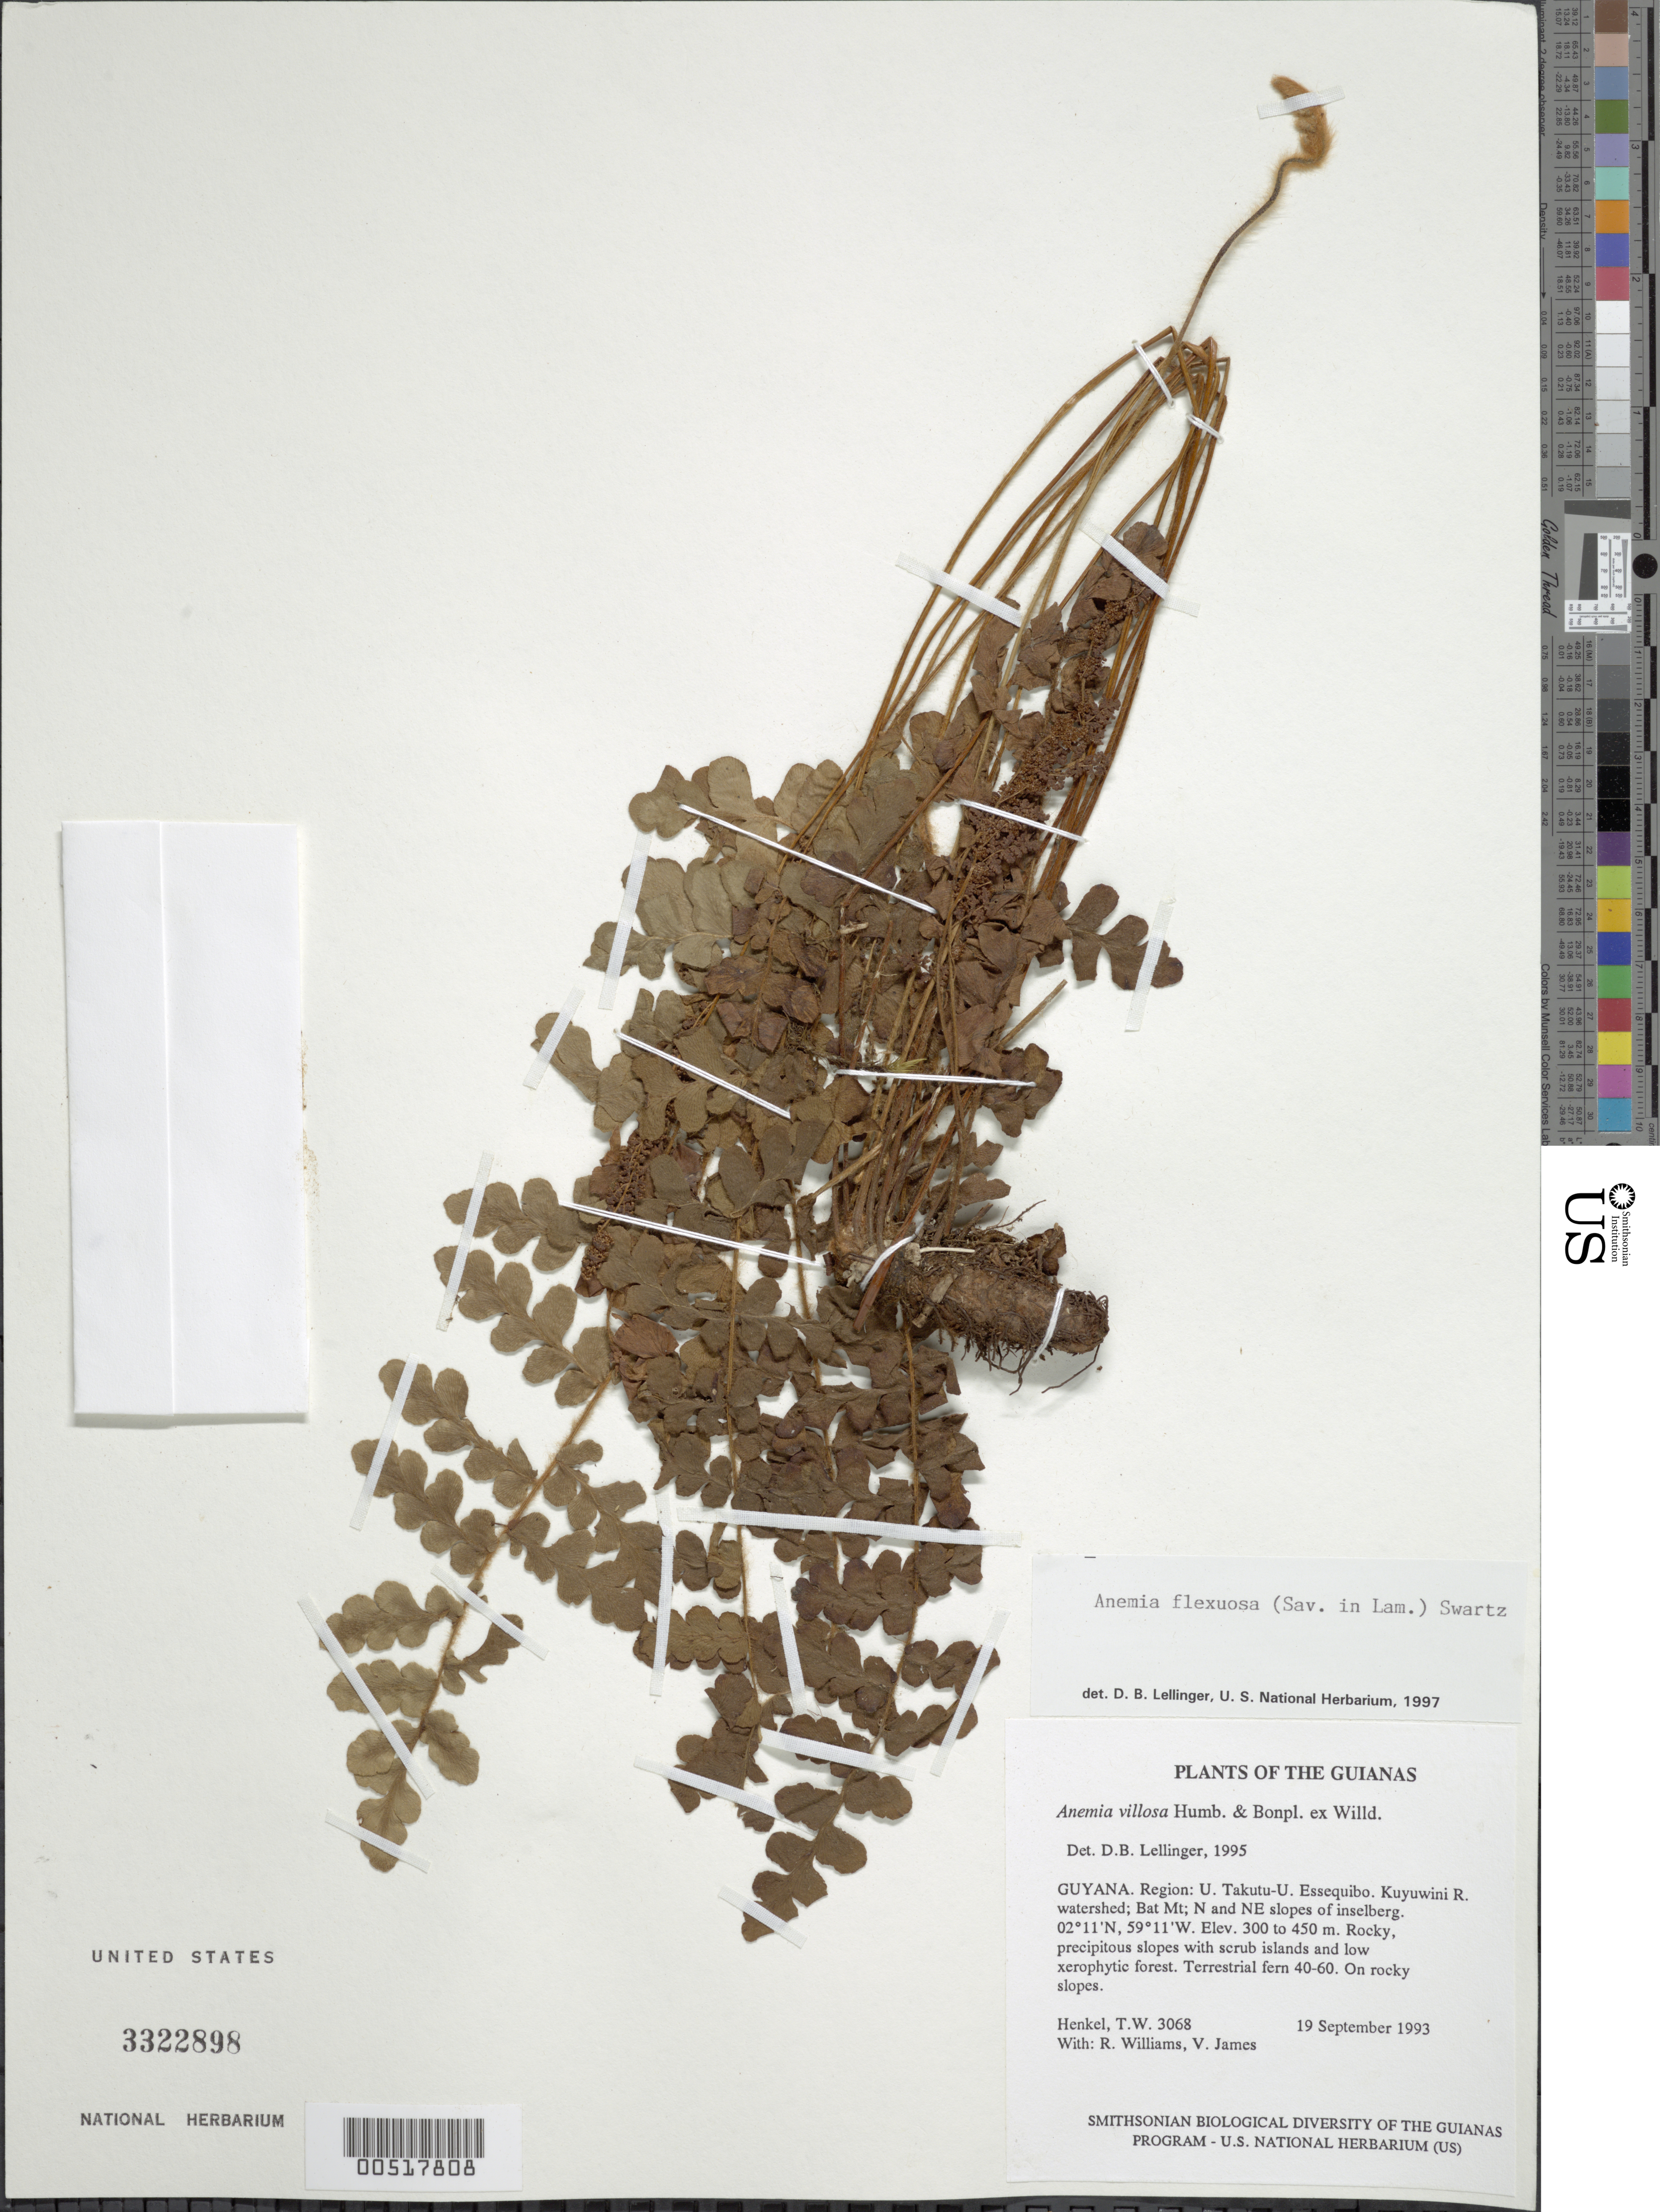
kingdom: Plantae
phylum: Tracheophyta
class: Polypodiopsida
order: Schizaeales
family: Anemiaceae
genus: Anemia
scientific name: Anemia flexuosa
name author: (Savigny) Sw.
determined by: Lellinger, David B., (BOT), Smithsonian Institution - National Museum of Natural History (UNITED STATES)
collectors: T. Henkel, R. Williams & V. James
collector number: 3068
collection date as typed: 19 September 1993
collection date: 1993-09-19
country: Guyana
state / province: U. Takutu-U. Essequibo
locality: Kuyuwini R. watershed; Bat Mt; N and NE slopes of inselberg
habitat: Rocky, precipitous slopes with scrub islands and low xerophytic forest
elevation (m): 300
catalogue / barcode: US 3322898